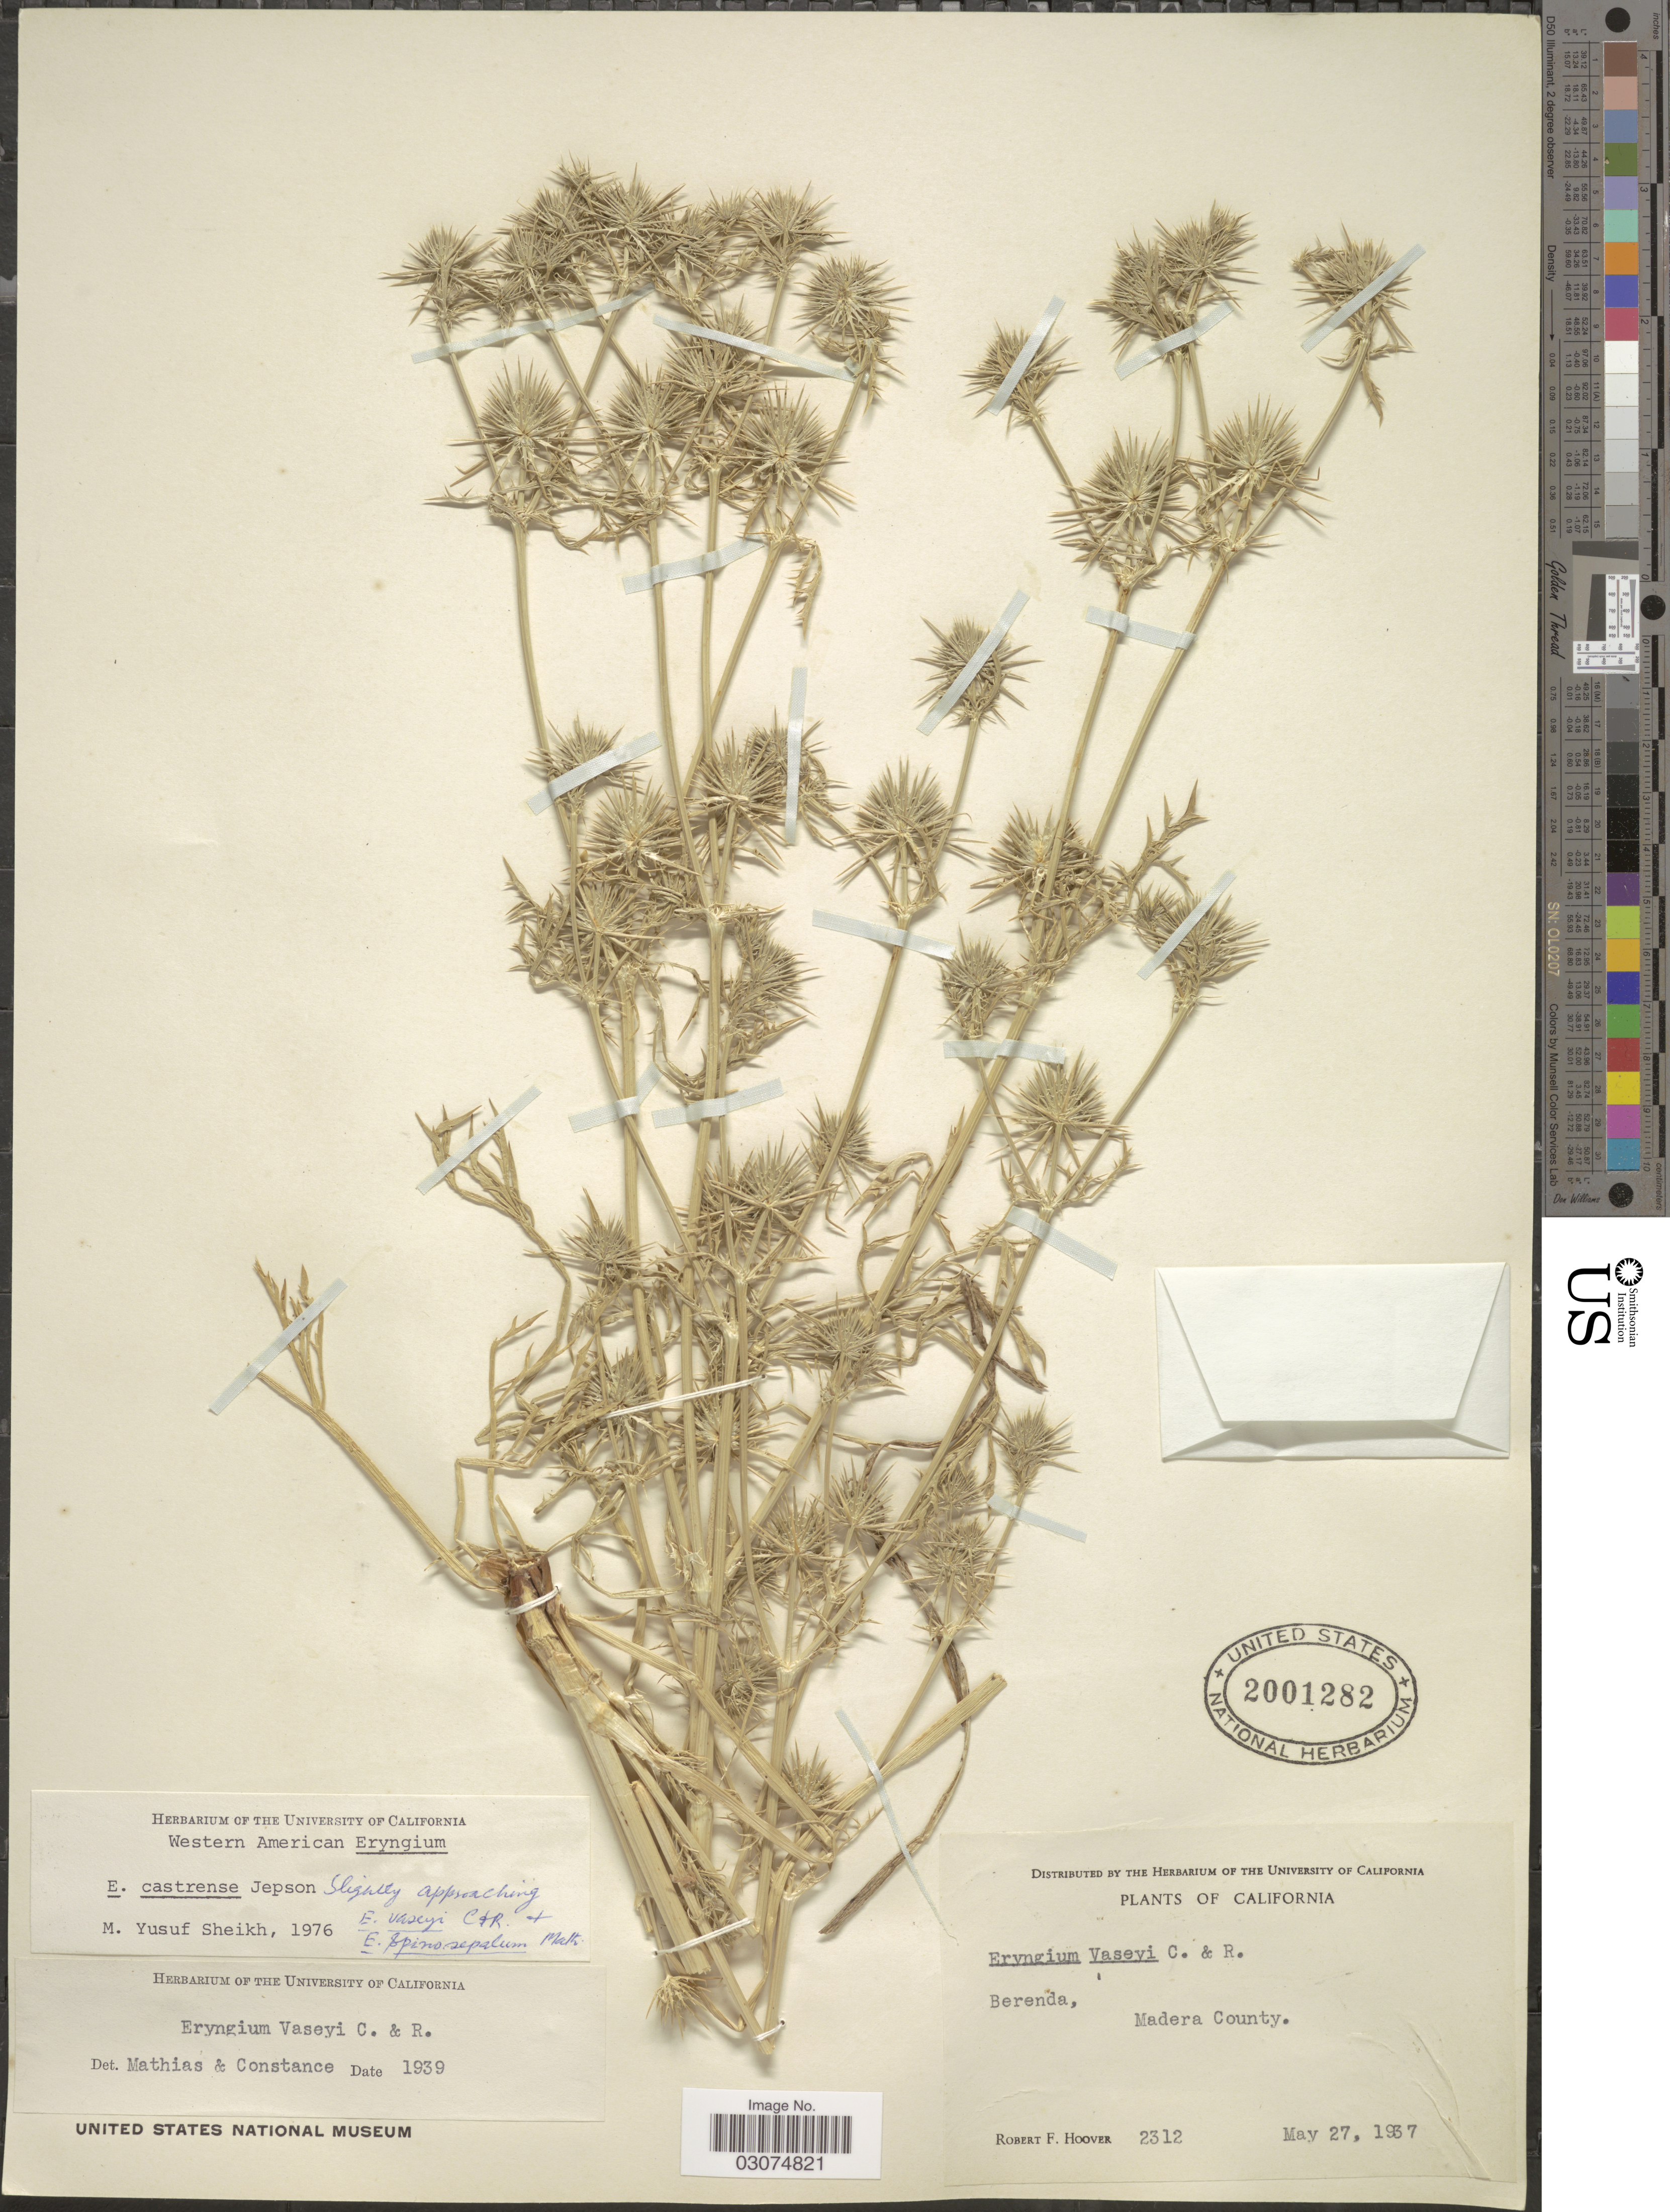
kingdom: Plantae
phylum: Tracheophyta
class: Magnoliopsida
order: Apiales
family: Apiaceae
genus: Eryngium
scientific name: Eryngium castrense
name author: Jeps.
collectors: R. F. Hoover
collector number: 2312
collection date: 1937-05-27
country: United States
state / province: California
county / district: Madera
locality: Berenda, Madera County.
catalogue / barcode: US 2001282